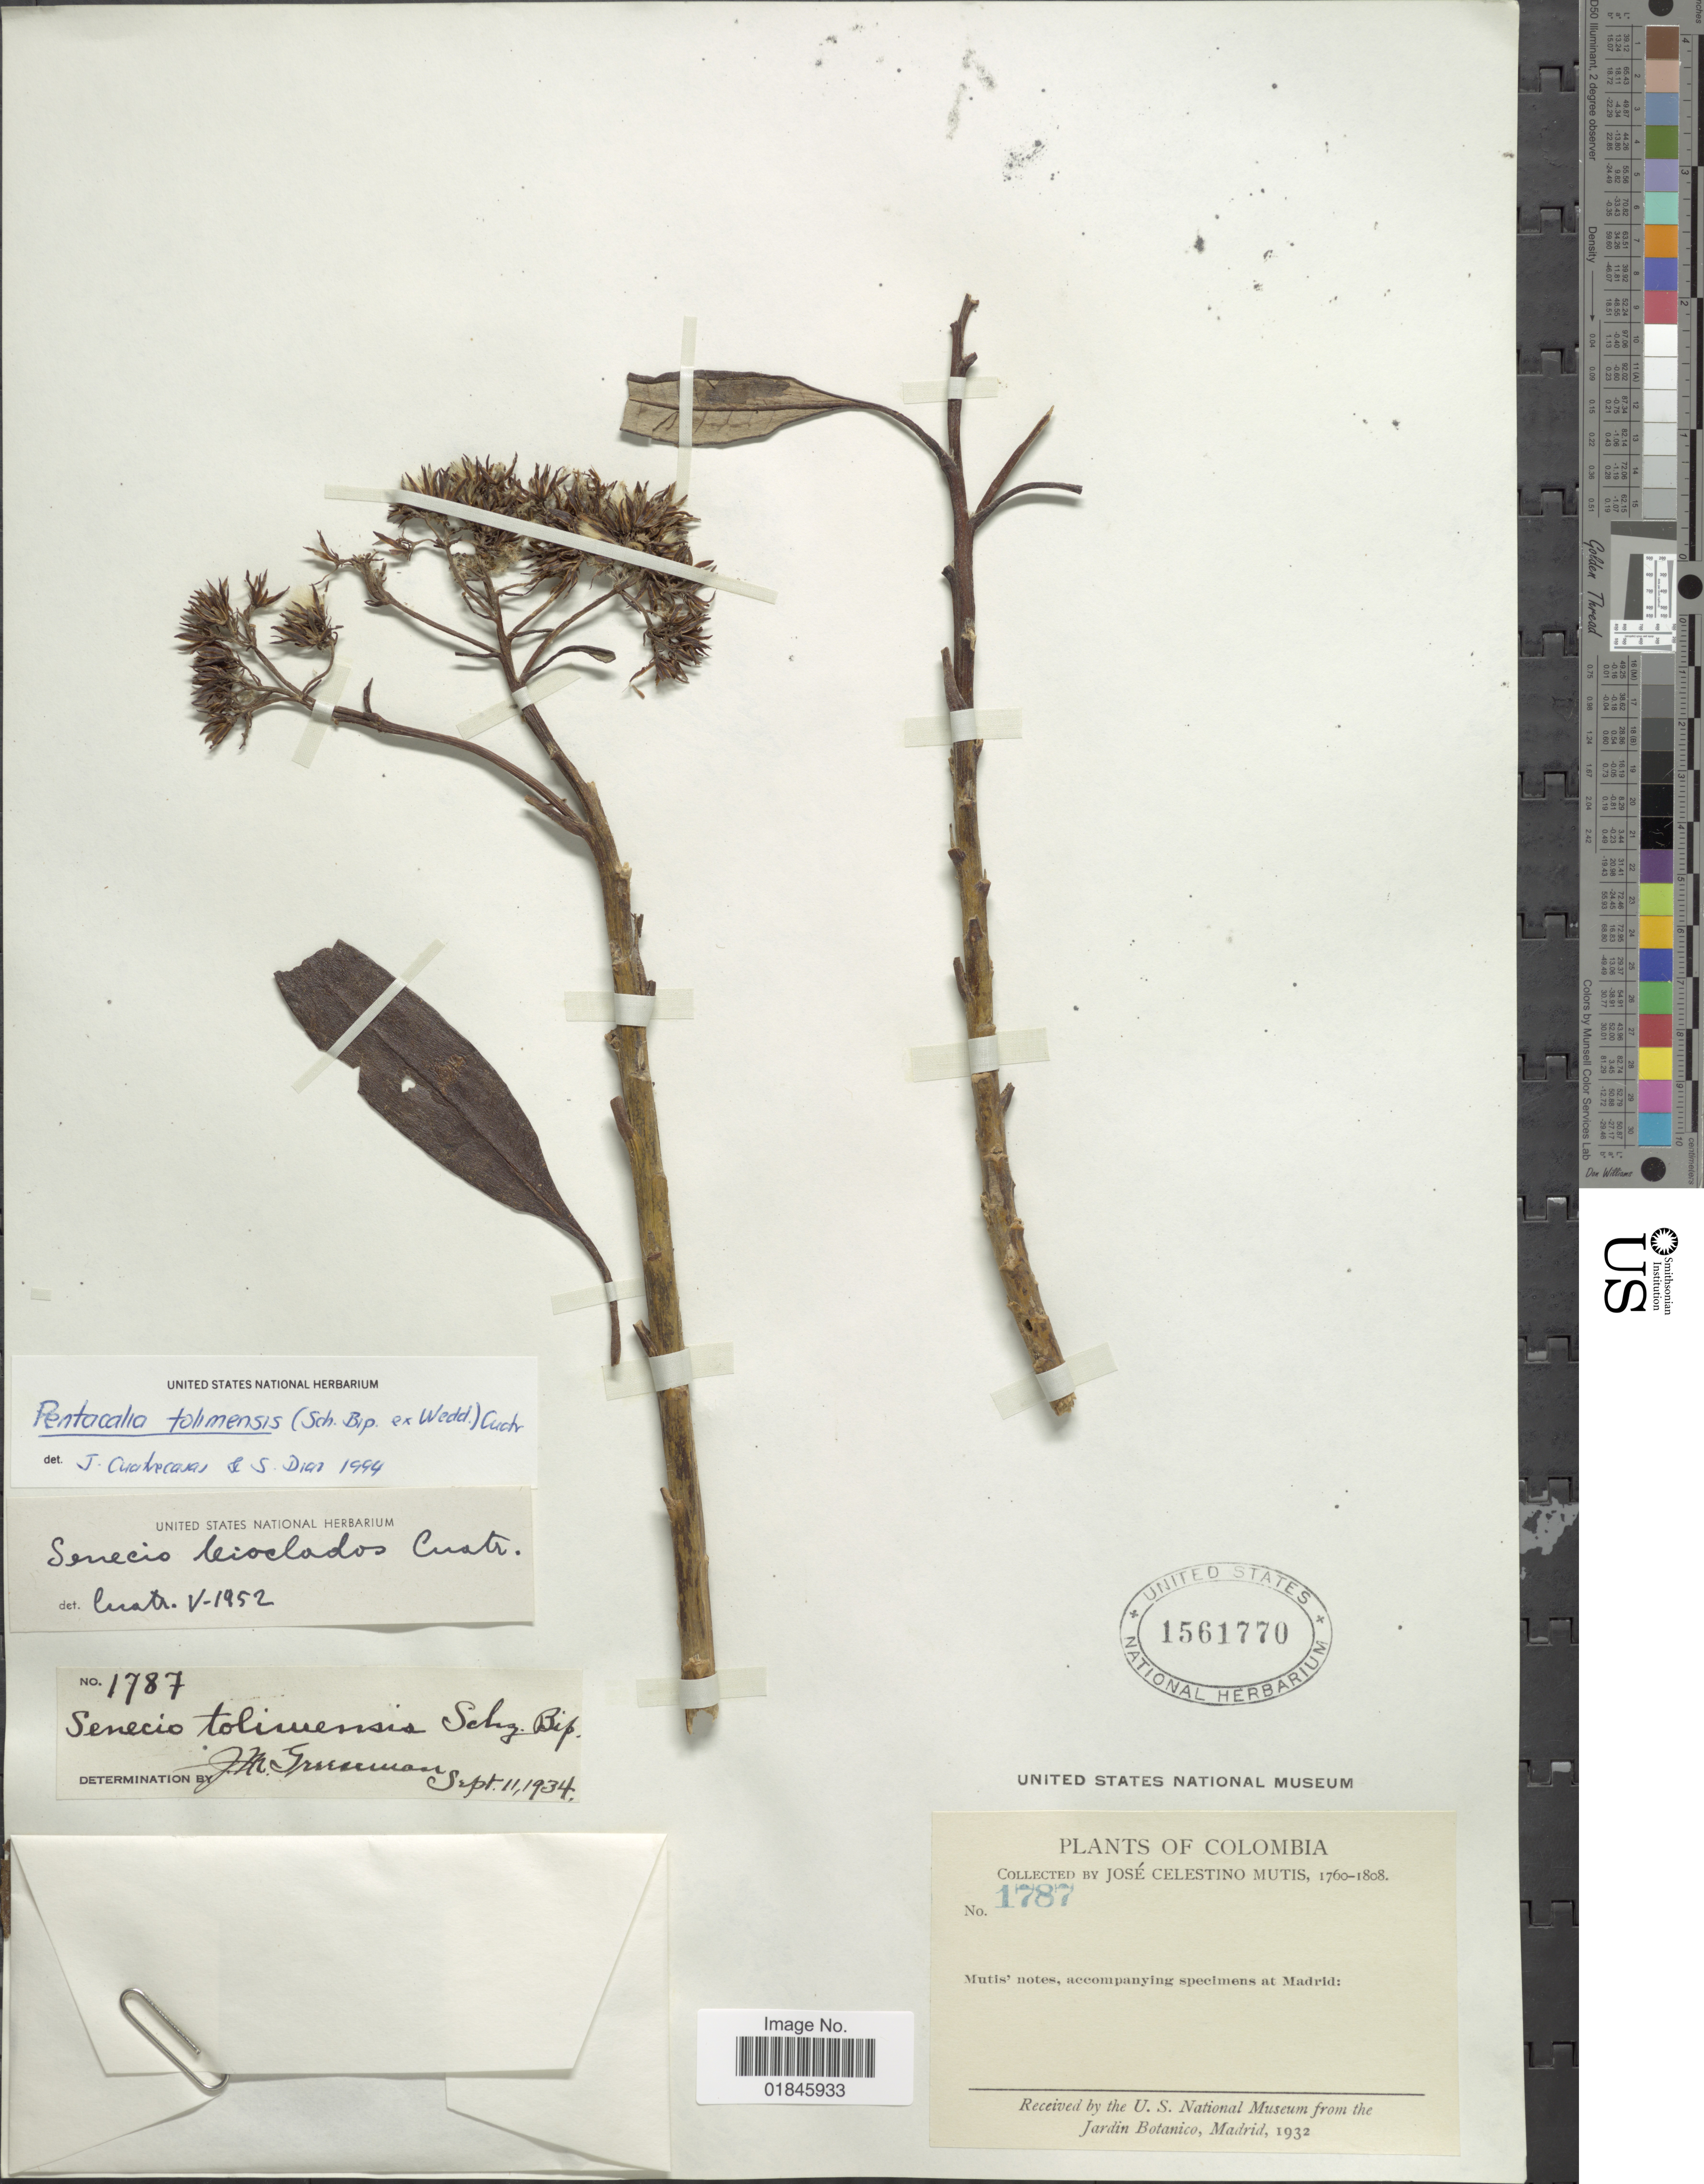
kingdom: Plantae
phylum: Tracheophyta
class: Magnoliopsida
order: Asterales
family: Asteraceae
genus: Pentacalia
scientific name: Pentacalia tolimensis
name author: (Sch. Bip. ex Wedd.) Cuatrec.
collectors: J. C. B. Mutis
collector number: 1787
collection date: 1760/1808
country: Colombia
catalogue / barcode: US 1561770